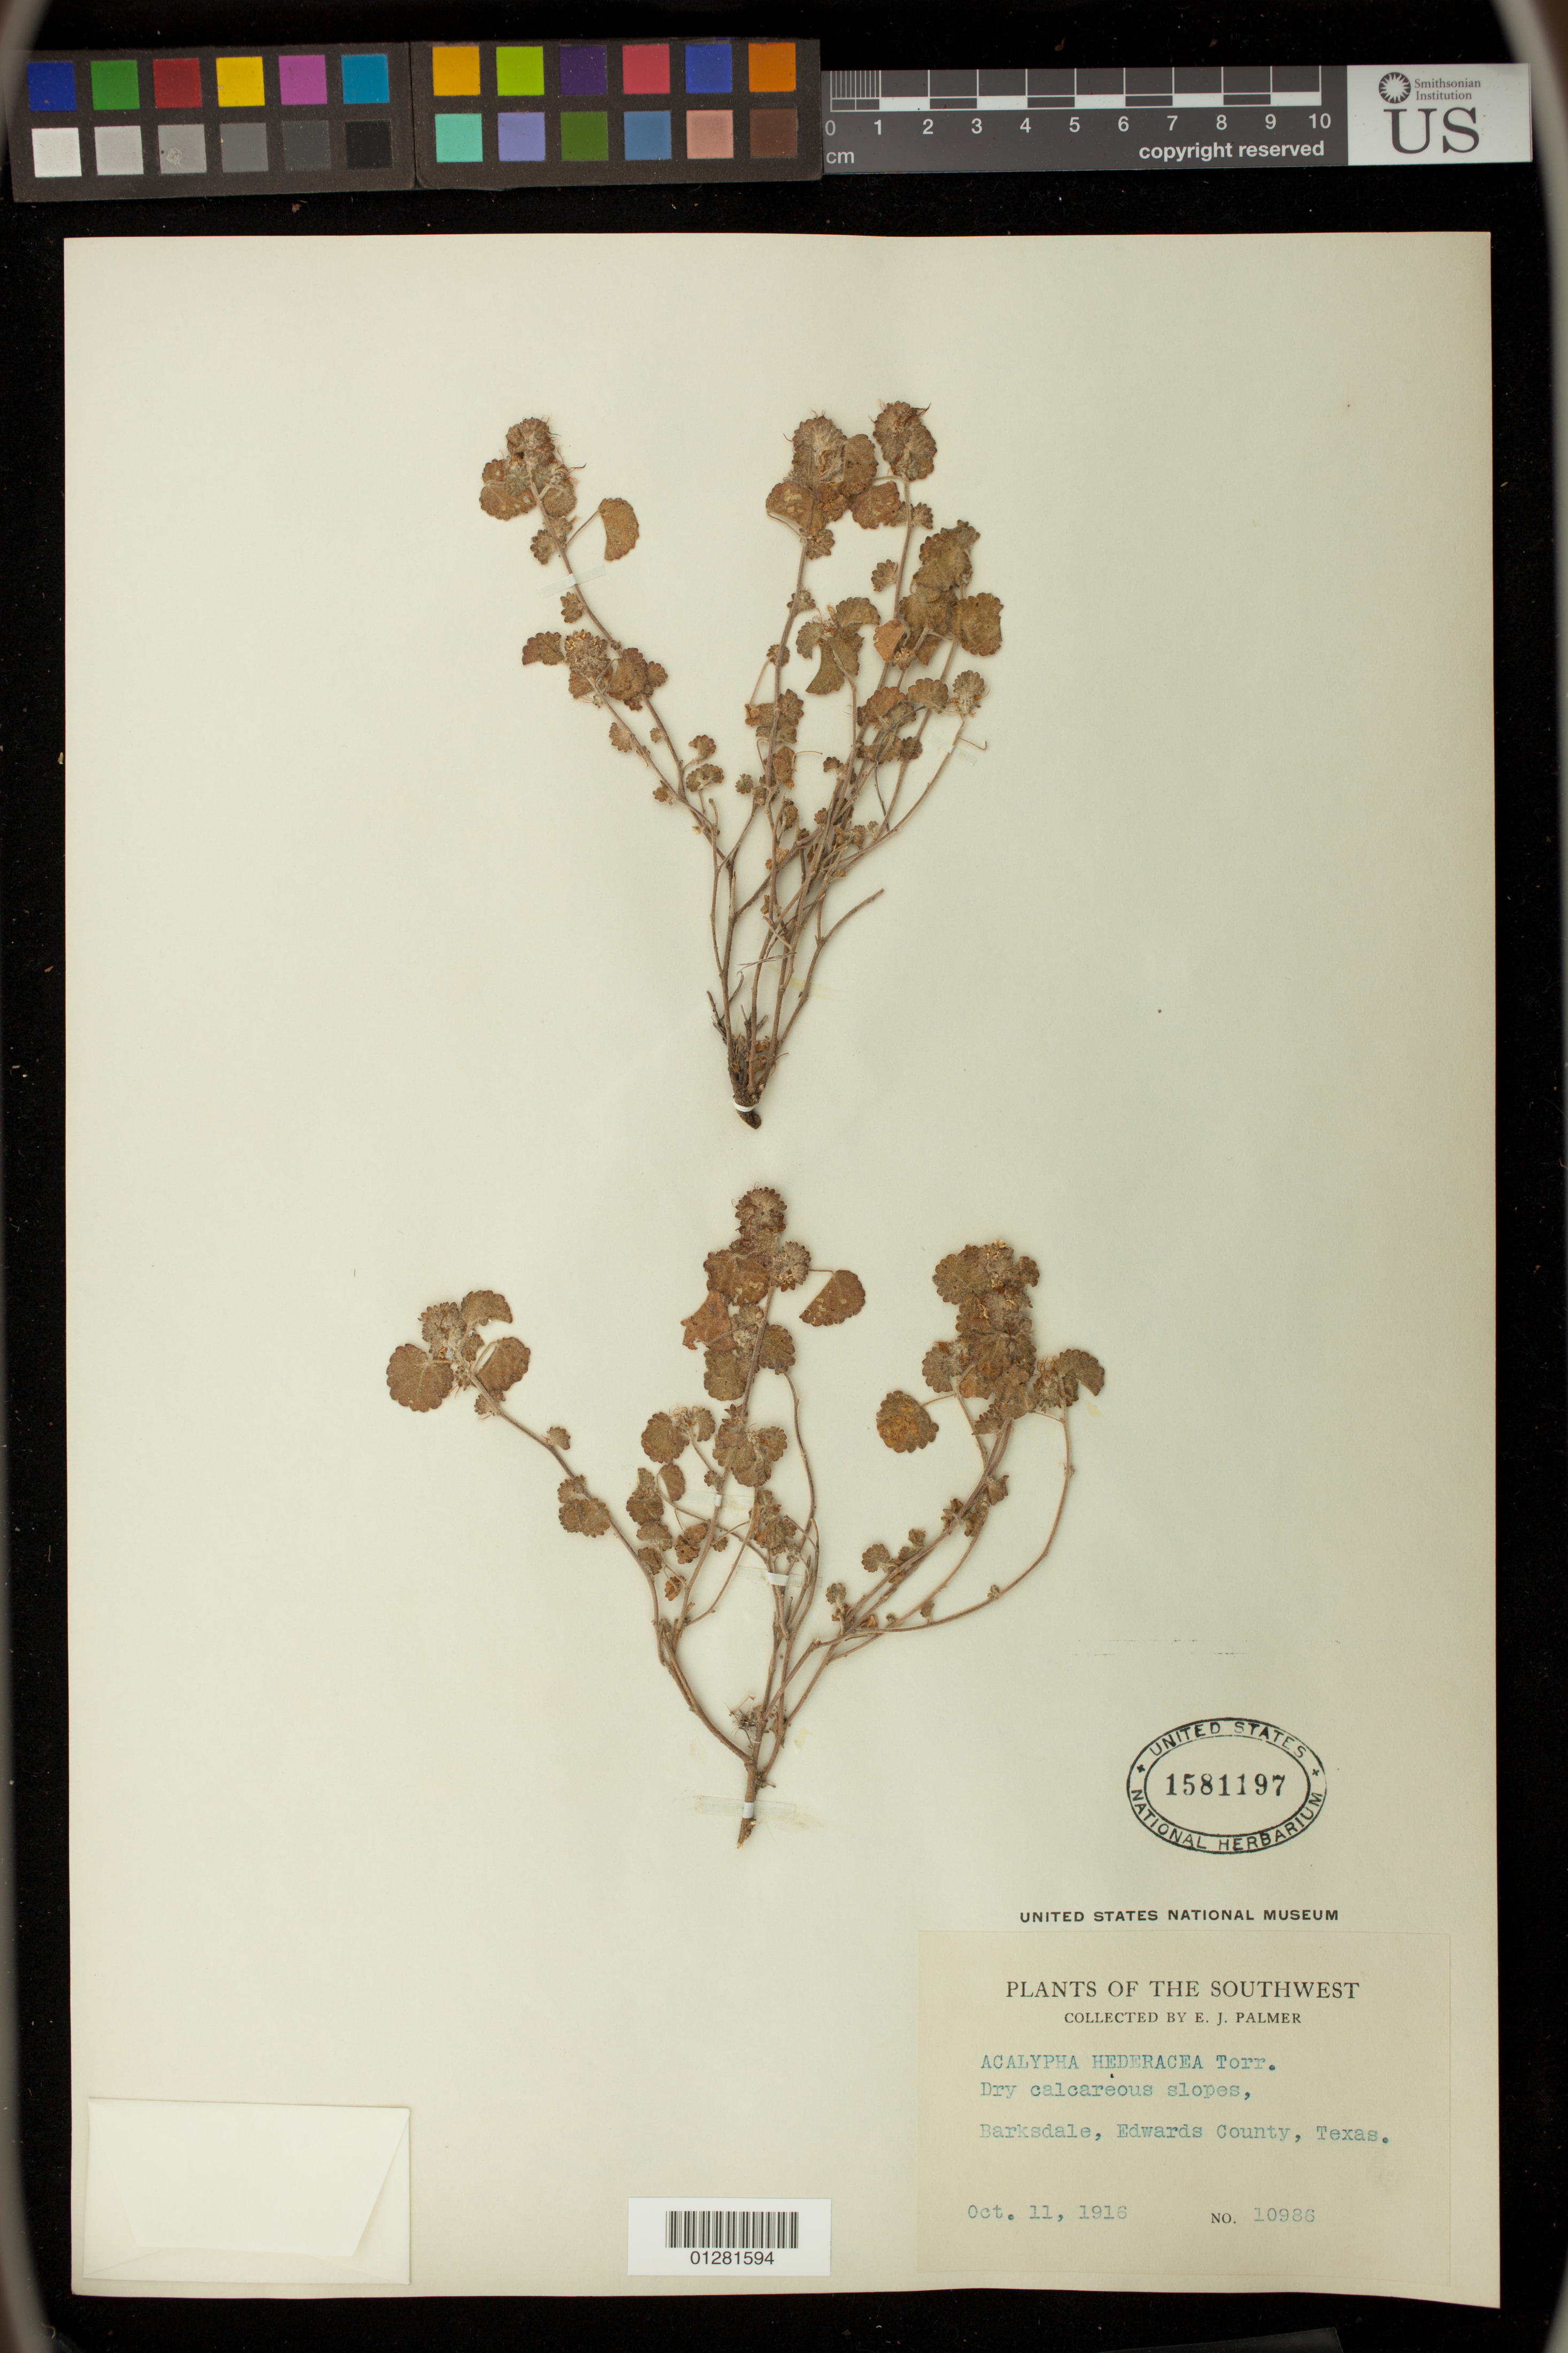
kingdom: Plantae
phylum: Tracheophyta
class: Magnoliopsida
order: Malpighiales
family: Euphorbiaceae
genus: Acalypha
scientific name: Acalypha hederacea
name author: Torr.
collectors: E. J. Palmer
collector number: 10986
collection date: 1916-10-11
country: United States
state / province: Texas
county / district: Edwards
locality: Barksdale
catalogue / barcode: US 1581197